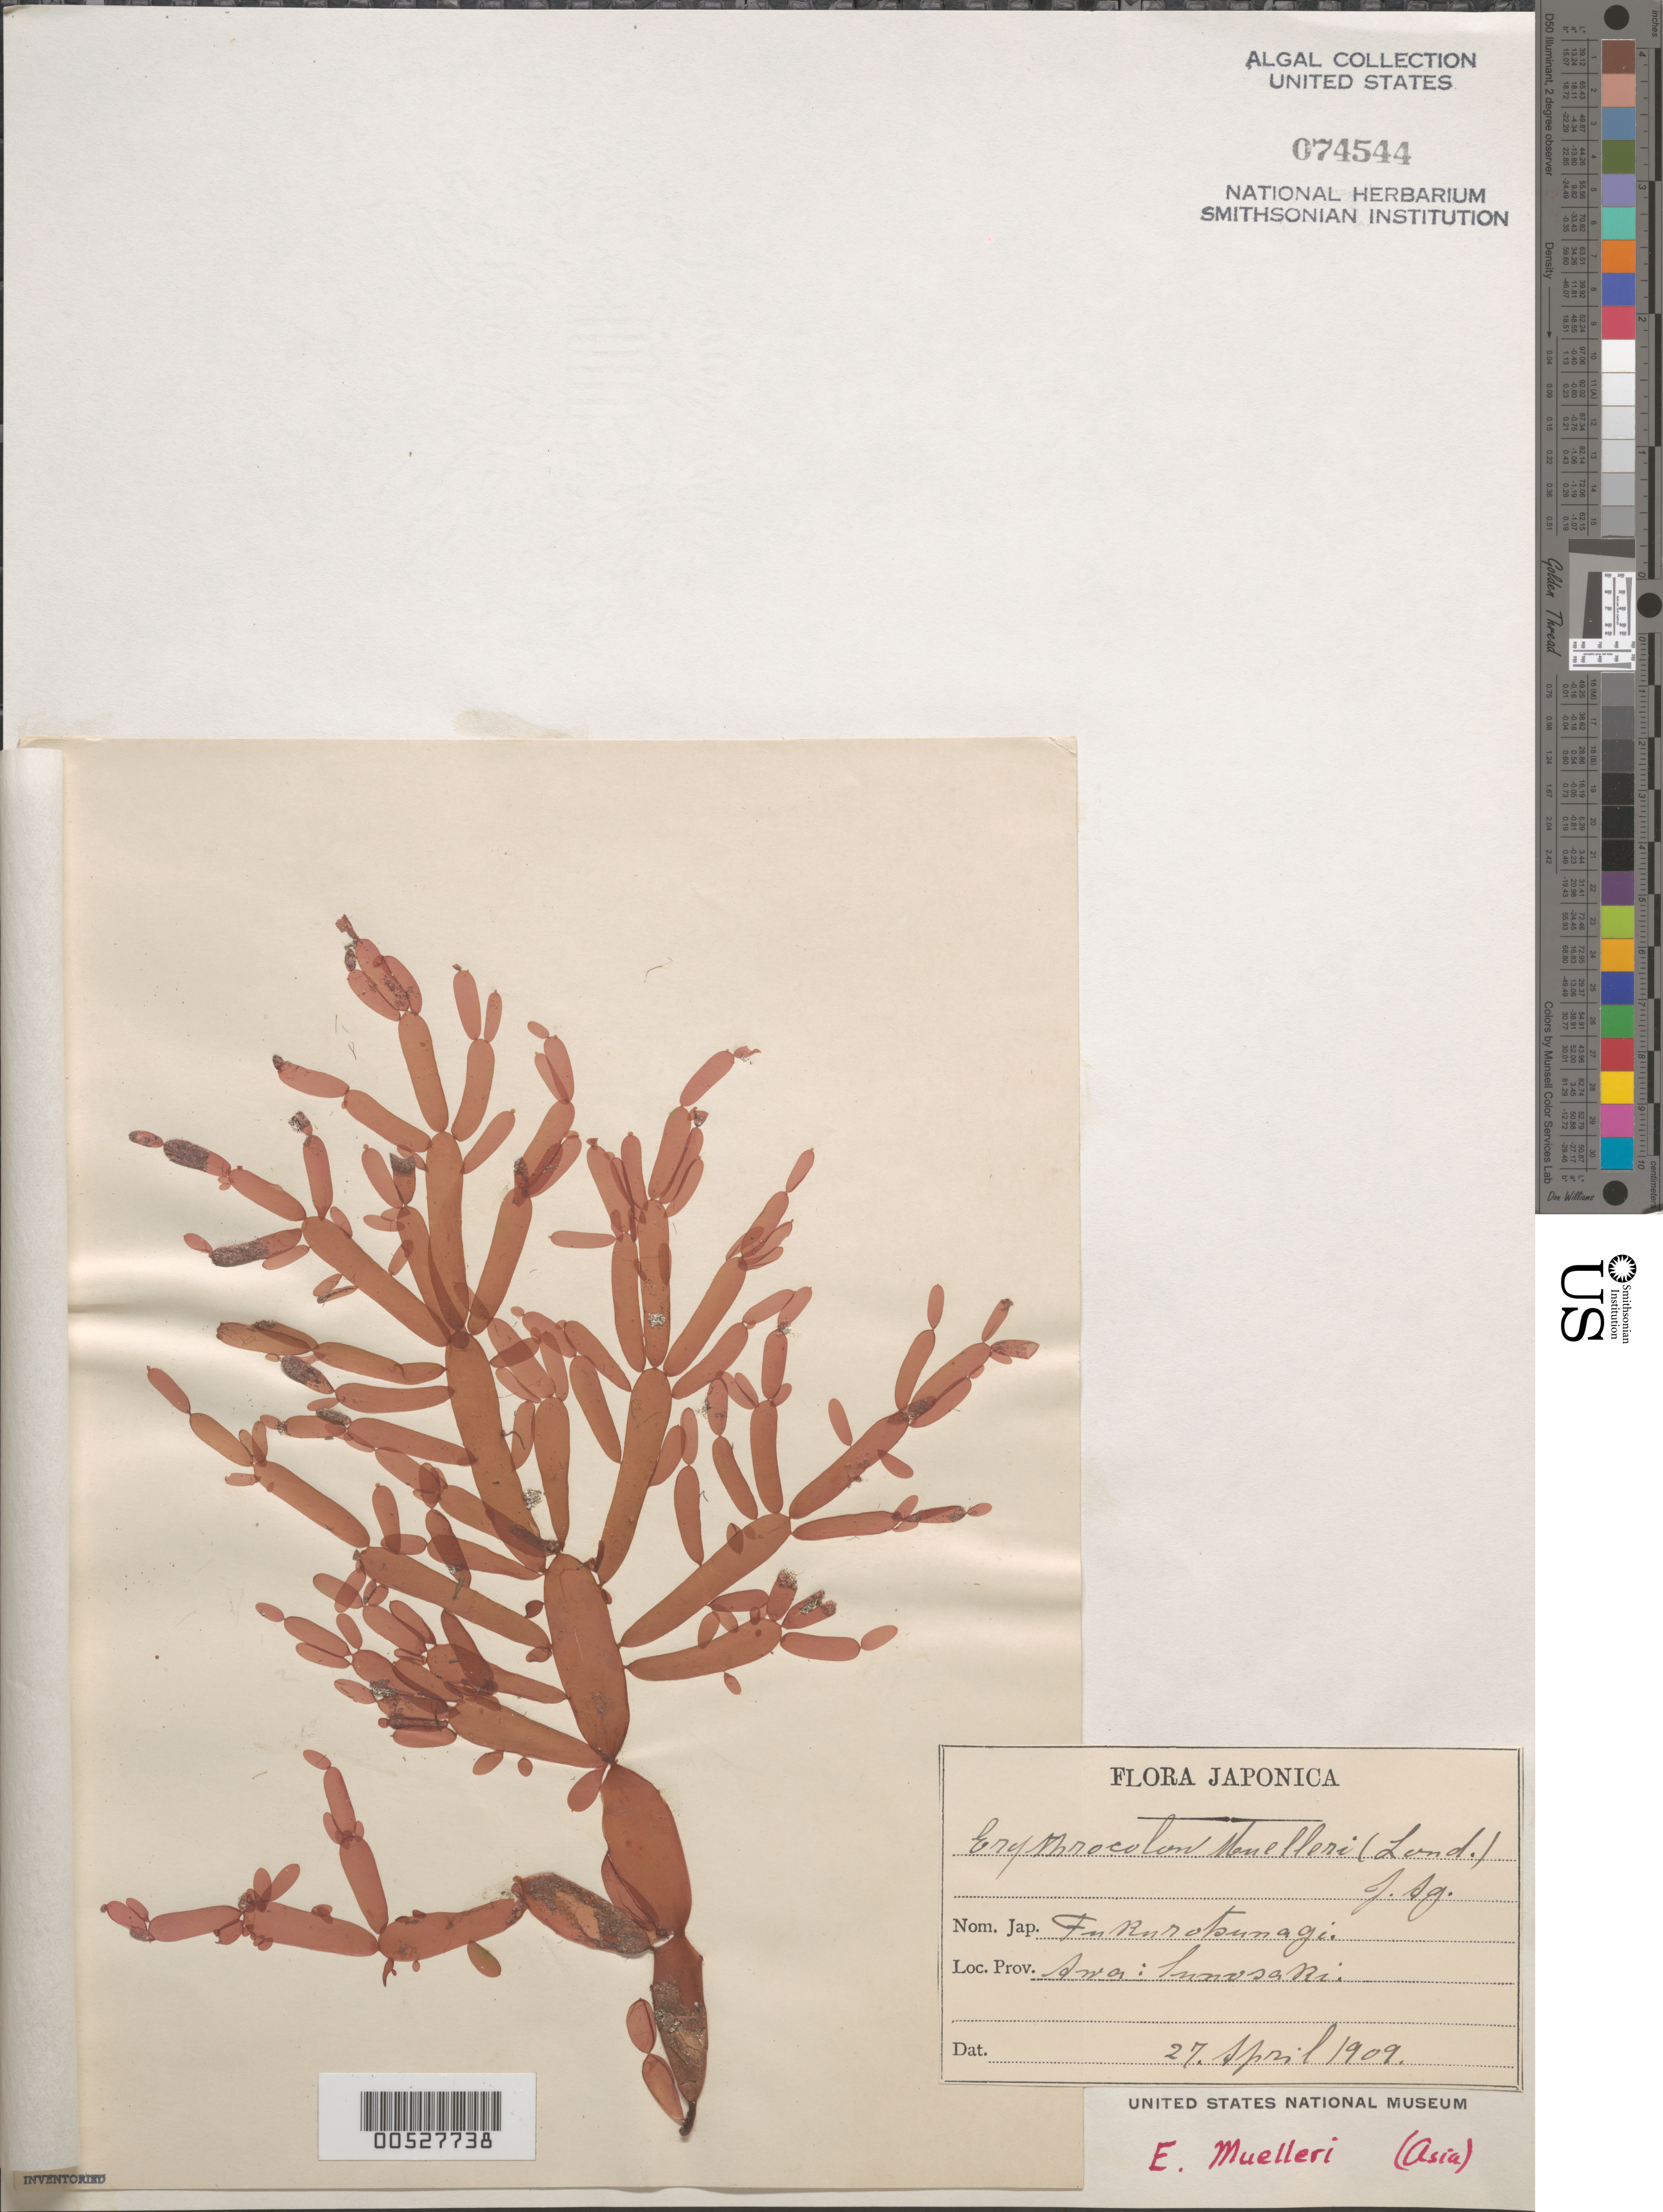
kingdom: Plantae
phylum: Rhodophyta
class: Florideophyceae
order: Rhodymeniales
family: Rhodymeniaceae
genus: Coelarthrum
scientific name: Coelarthrum opuntia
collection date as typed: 27 Apr 1909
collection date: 1909-04-27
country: Japan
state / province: Tiba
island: Honshu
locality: Suno Saki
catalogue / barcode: US 74544